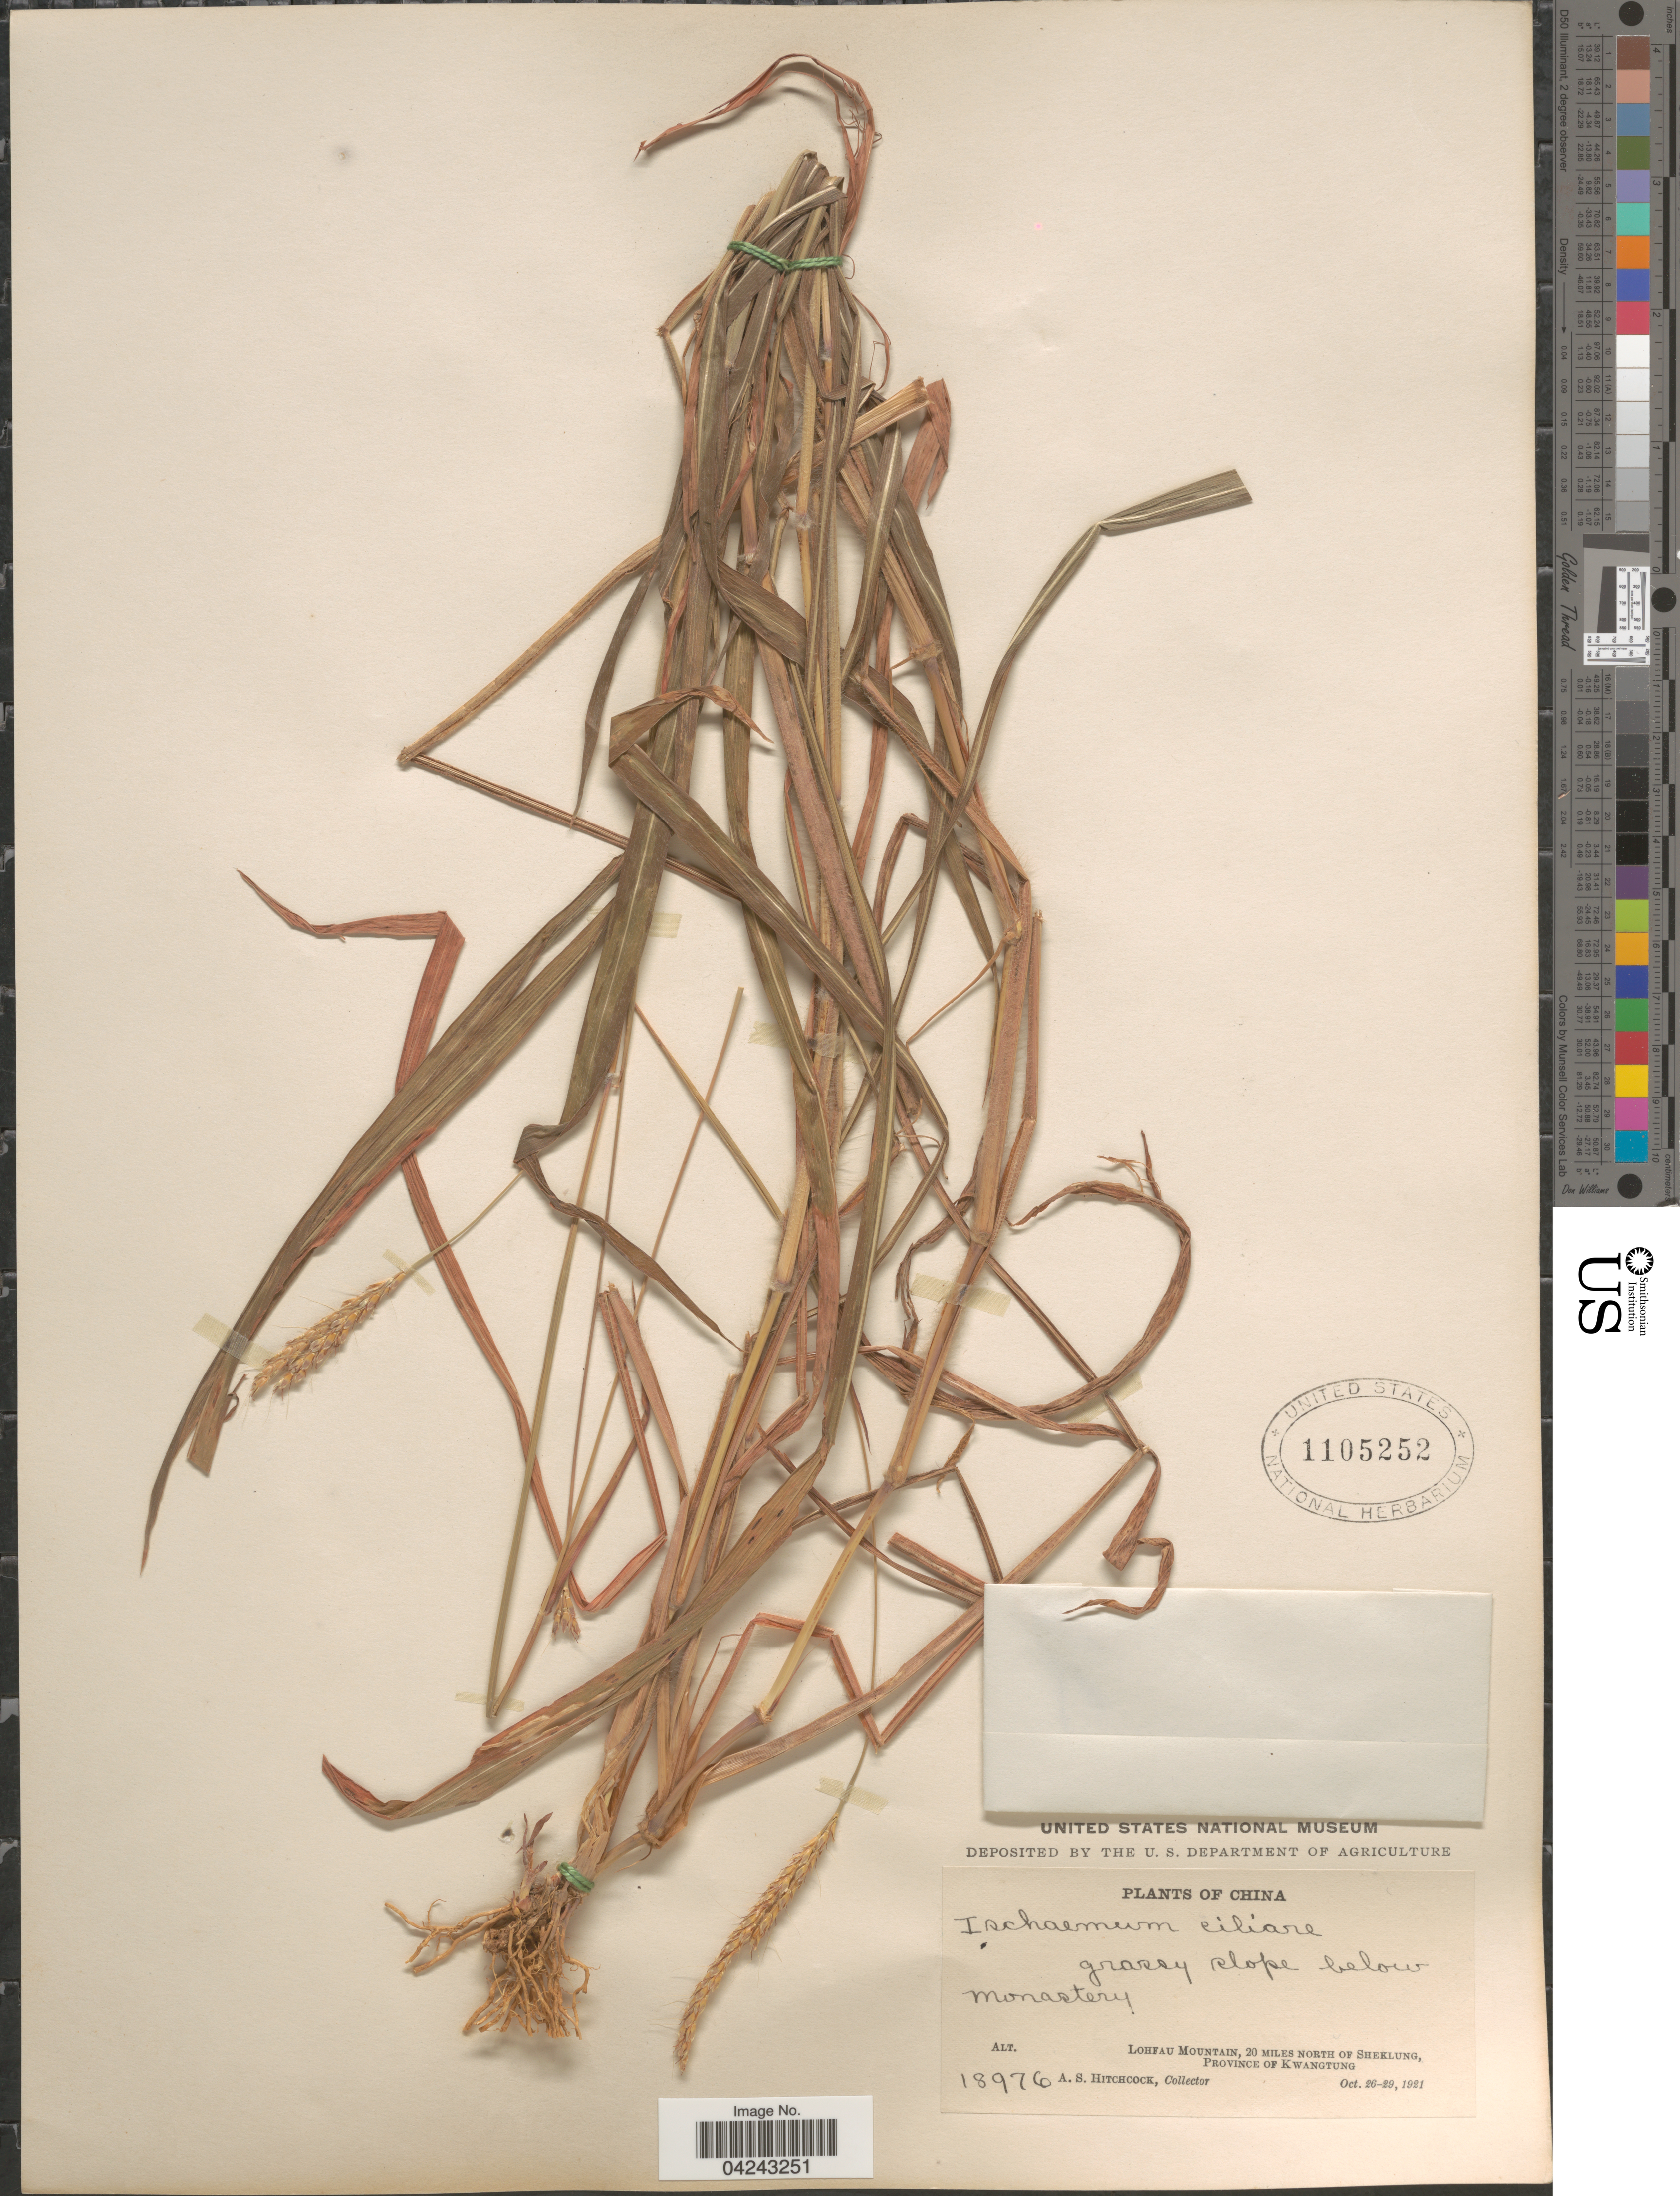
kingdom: Plantae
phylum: Tracheophyta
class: Liliopsida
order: Poales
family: Poaceae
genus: Ischaemum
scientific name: Ischaemum ciliare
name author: Retz.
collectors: A. S. Hitchcock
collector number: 18976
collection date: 1921-10-26/1921-10-29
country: China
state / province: Guangdong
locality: Below monastery. Lohfau Mountain, 20 miles north of Sheklung, province of Kwangtung.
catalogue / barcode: US 1105252